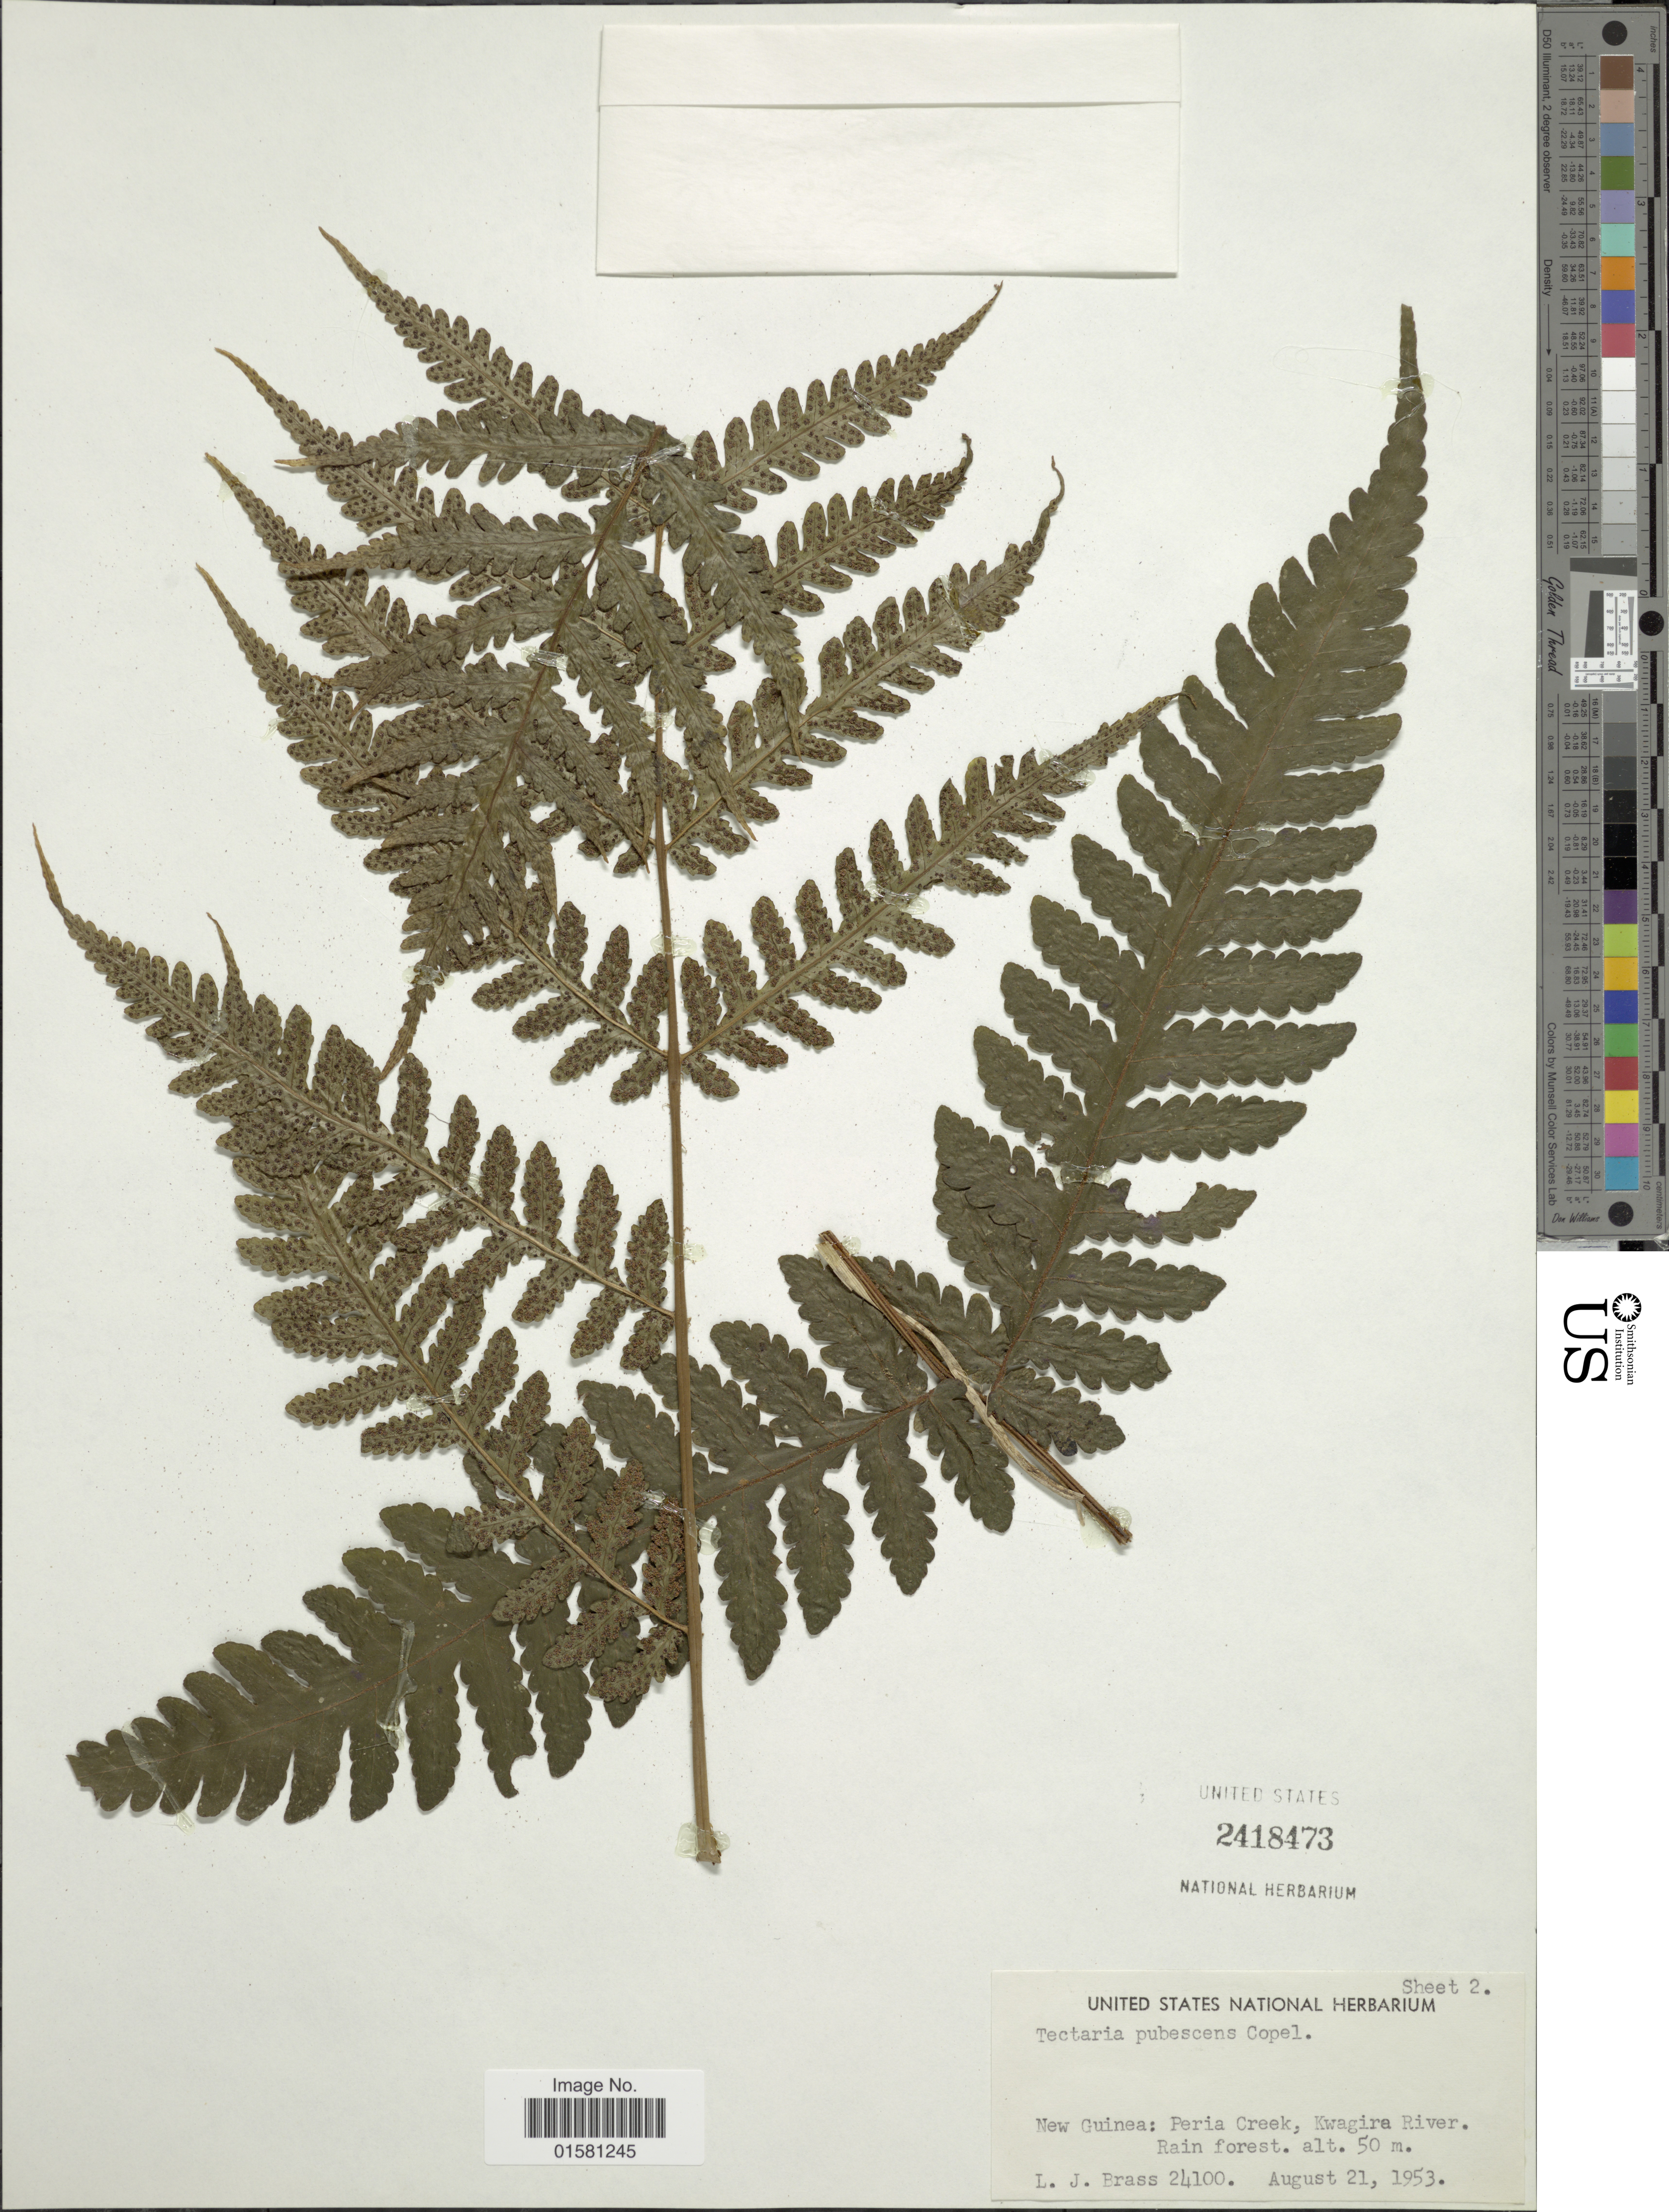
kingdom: Plantae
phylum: Tracheophyta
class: Polypodiopsida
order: Polypodiales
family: Tectariaceae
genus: Tectaria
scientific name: Tectaria pubescens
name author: Copel.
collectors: L. J. Brass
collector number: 24100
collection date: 1953-08-21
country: Papua New Guinea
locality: New Guinea: Peria Creek, Kwagira River. Raing forest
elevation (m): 50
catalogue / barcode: US 2418473